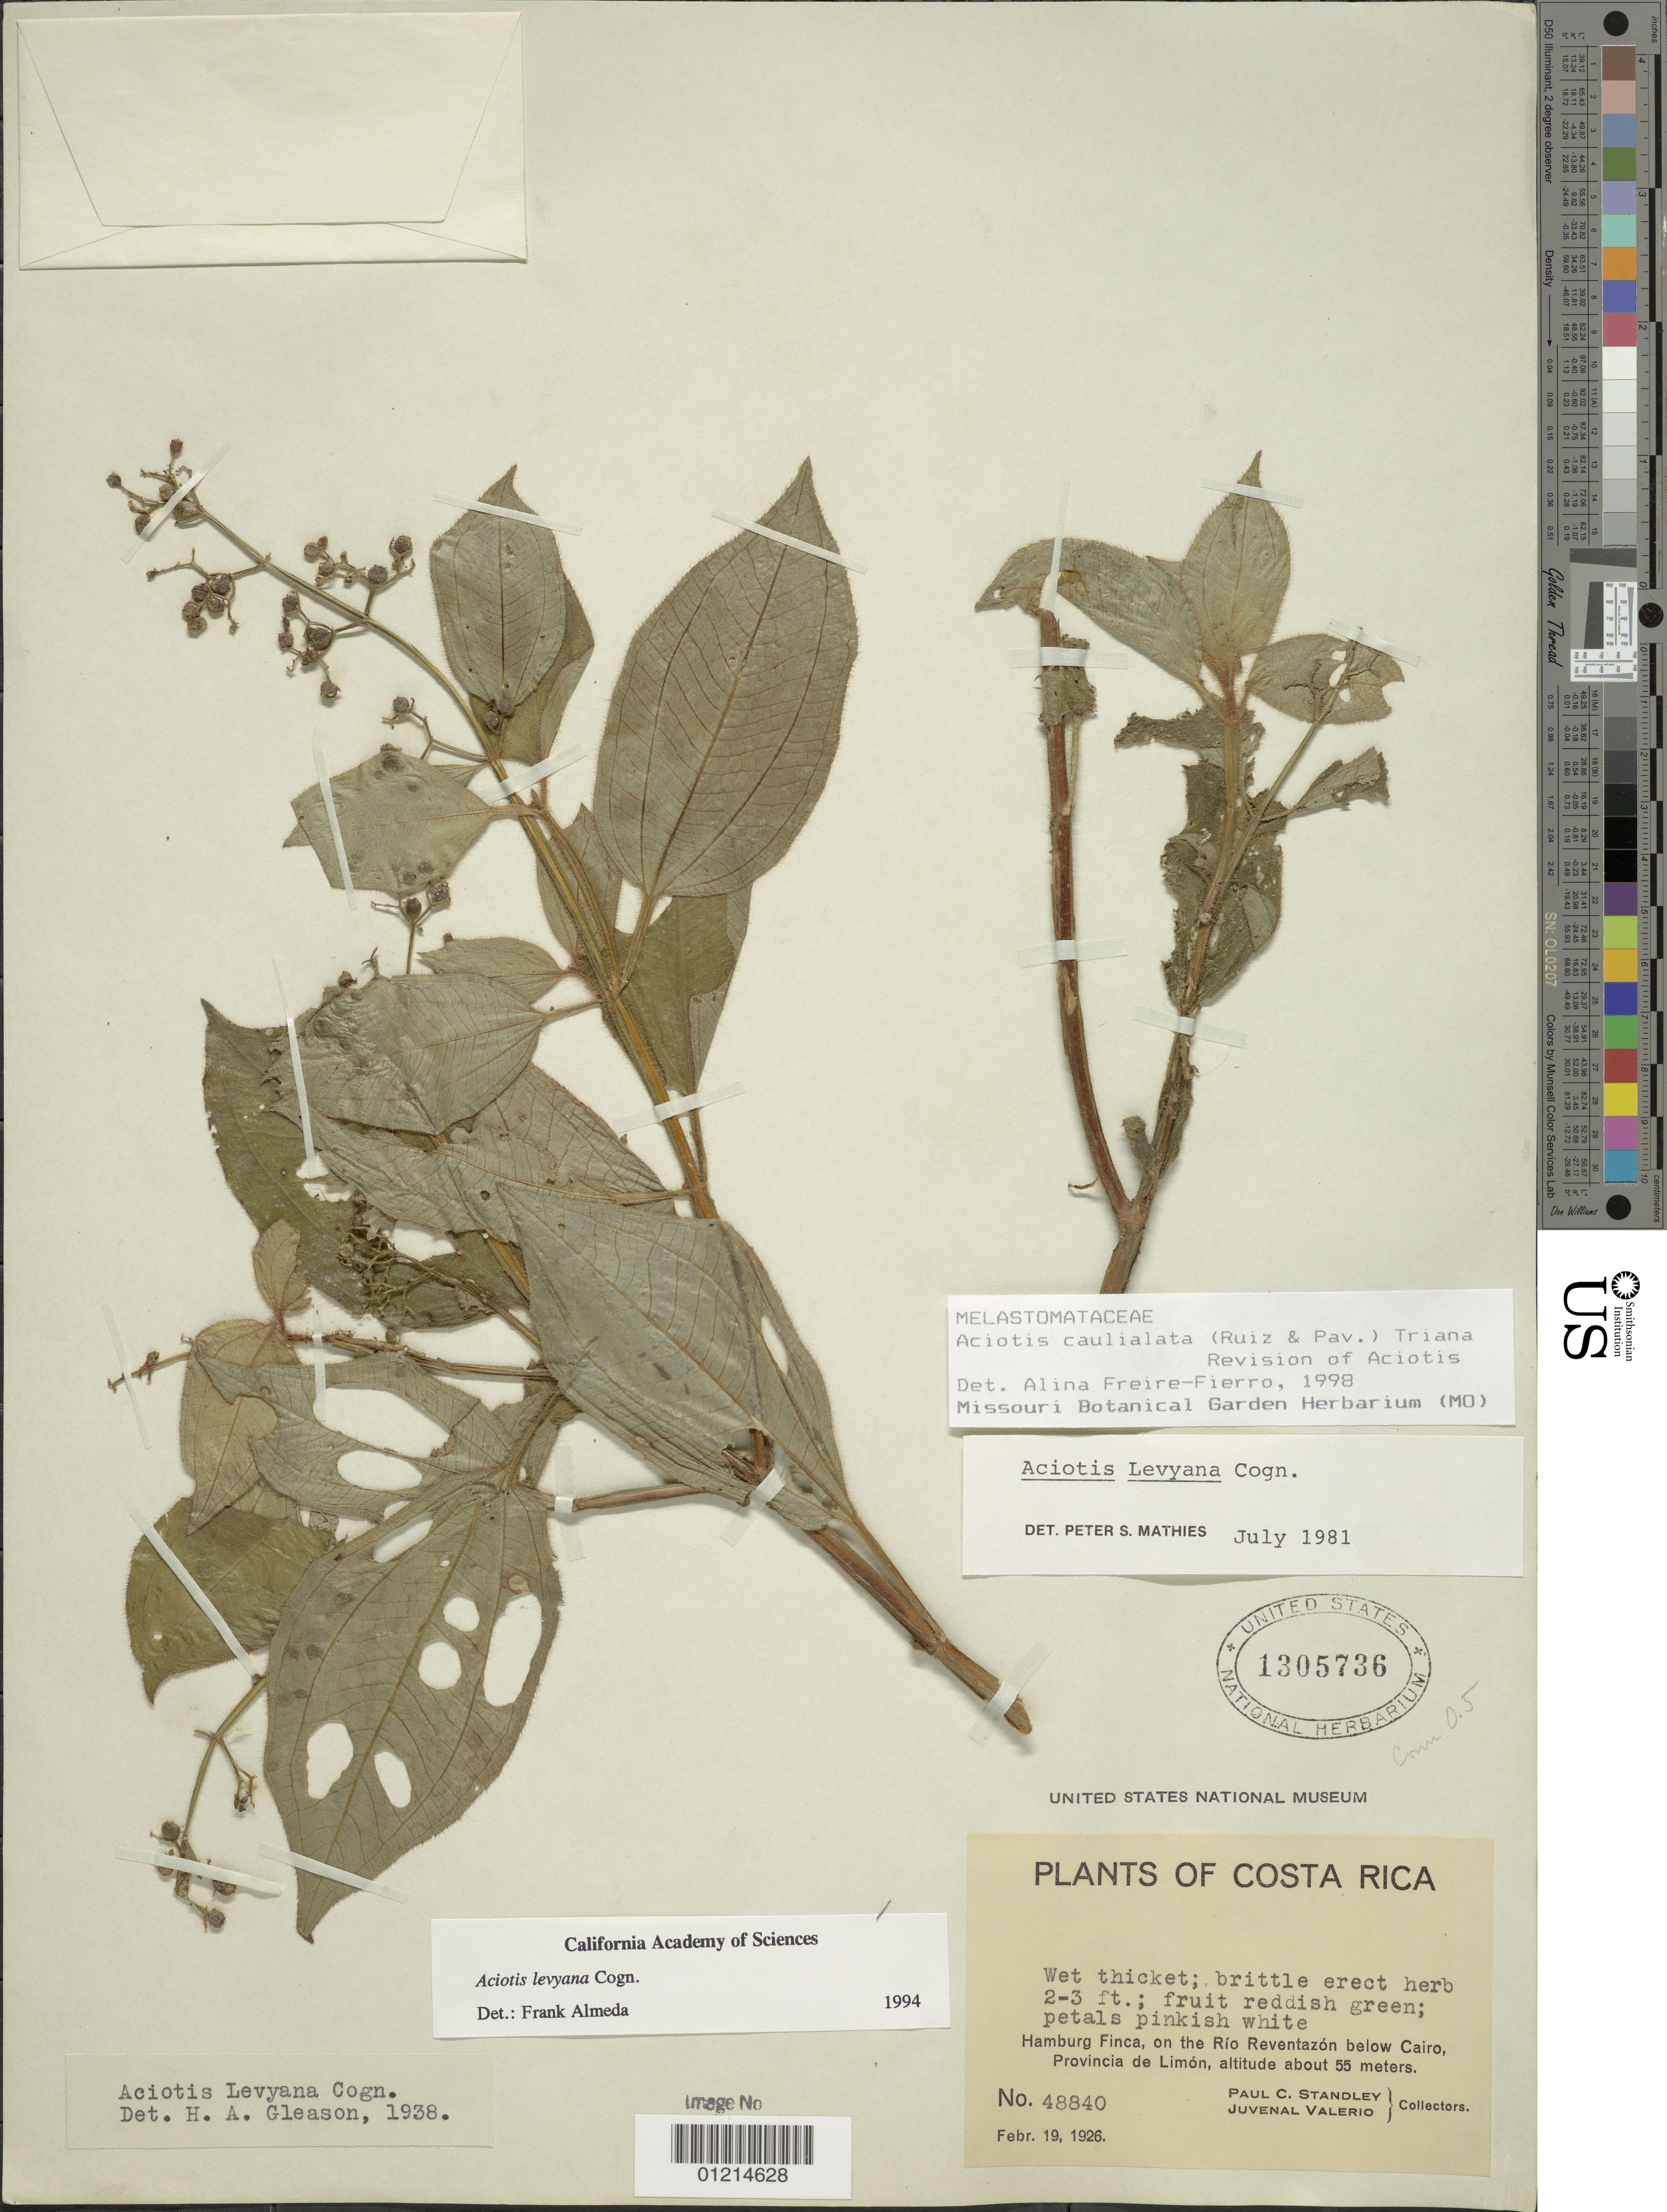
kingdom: Plantae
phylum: Tracheophyta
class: Magnoliopsida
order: Myrtales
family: Melastomataceae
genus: Aciotis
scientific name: Aciotis rubricaulis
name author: (Mart. ex DC.) Triana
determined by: Nunes da Silva, Diego, (RB), Jardim Botanico do Rio de Janeiro - Herbario (BRAZIL)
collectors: P. C. Standley & J. Valerio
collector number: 48840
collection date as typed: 19 Feb 1926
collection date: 1926-02-19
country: Costa Rica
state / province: Limón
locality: Hamburg Finca, on the Rio Reventazón below Cairo.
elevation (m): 55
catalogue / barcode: US 1305736